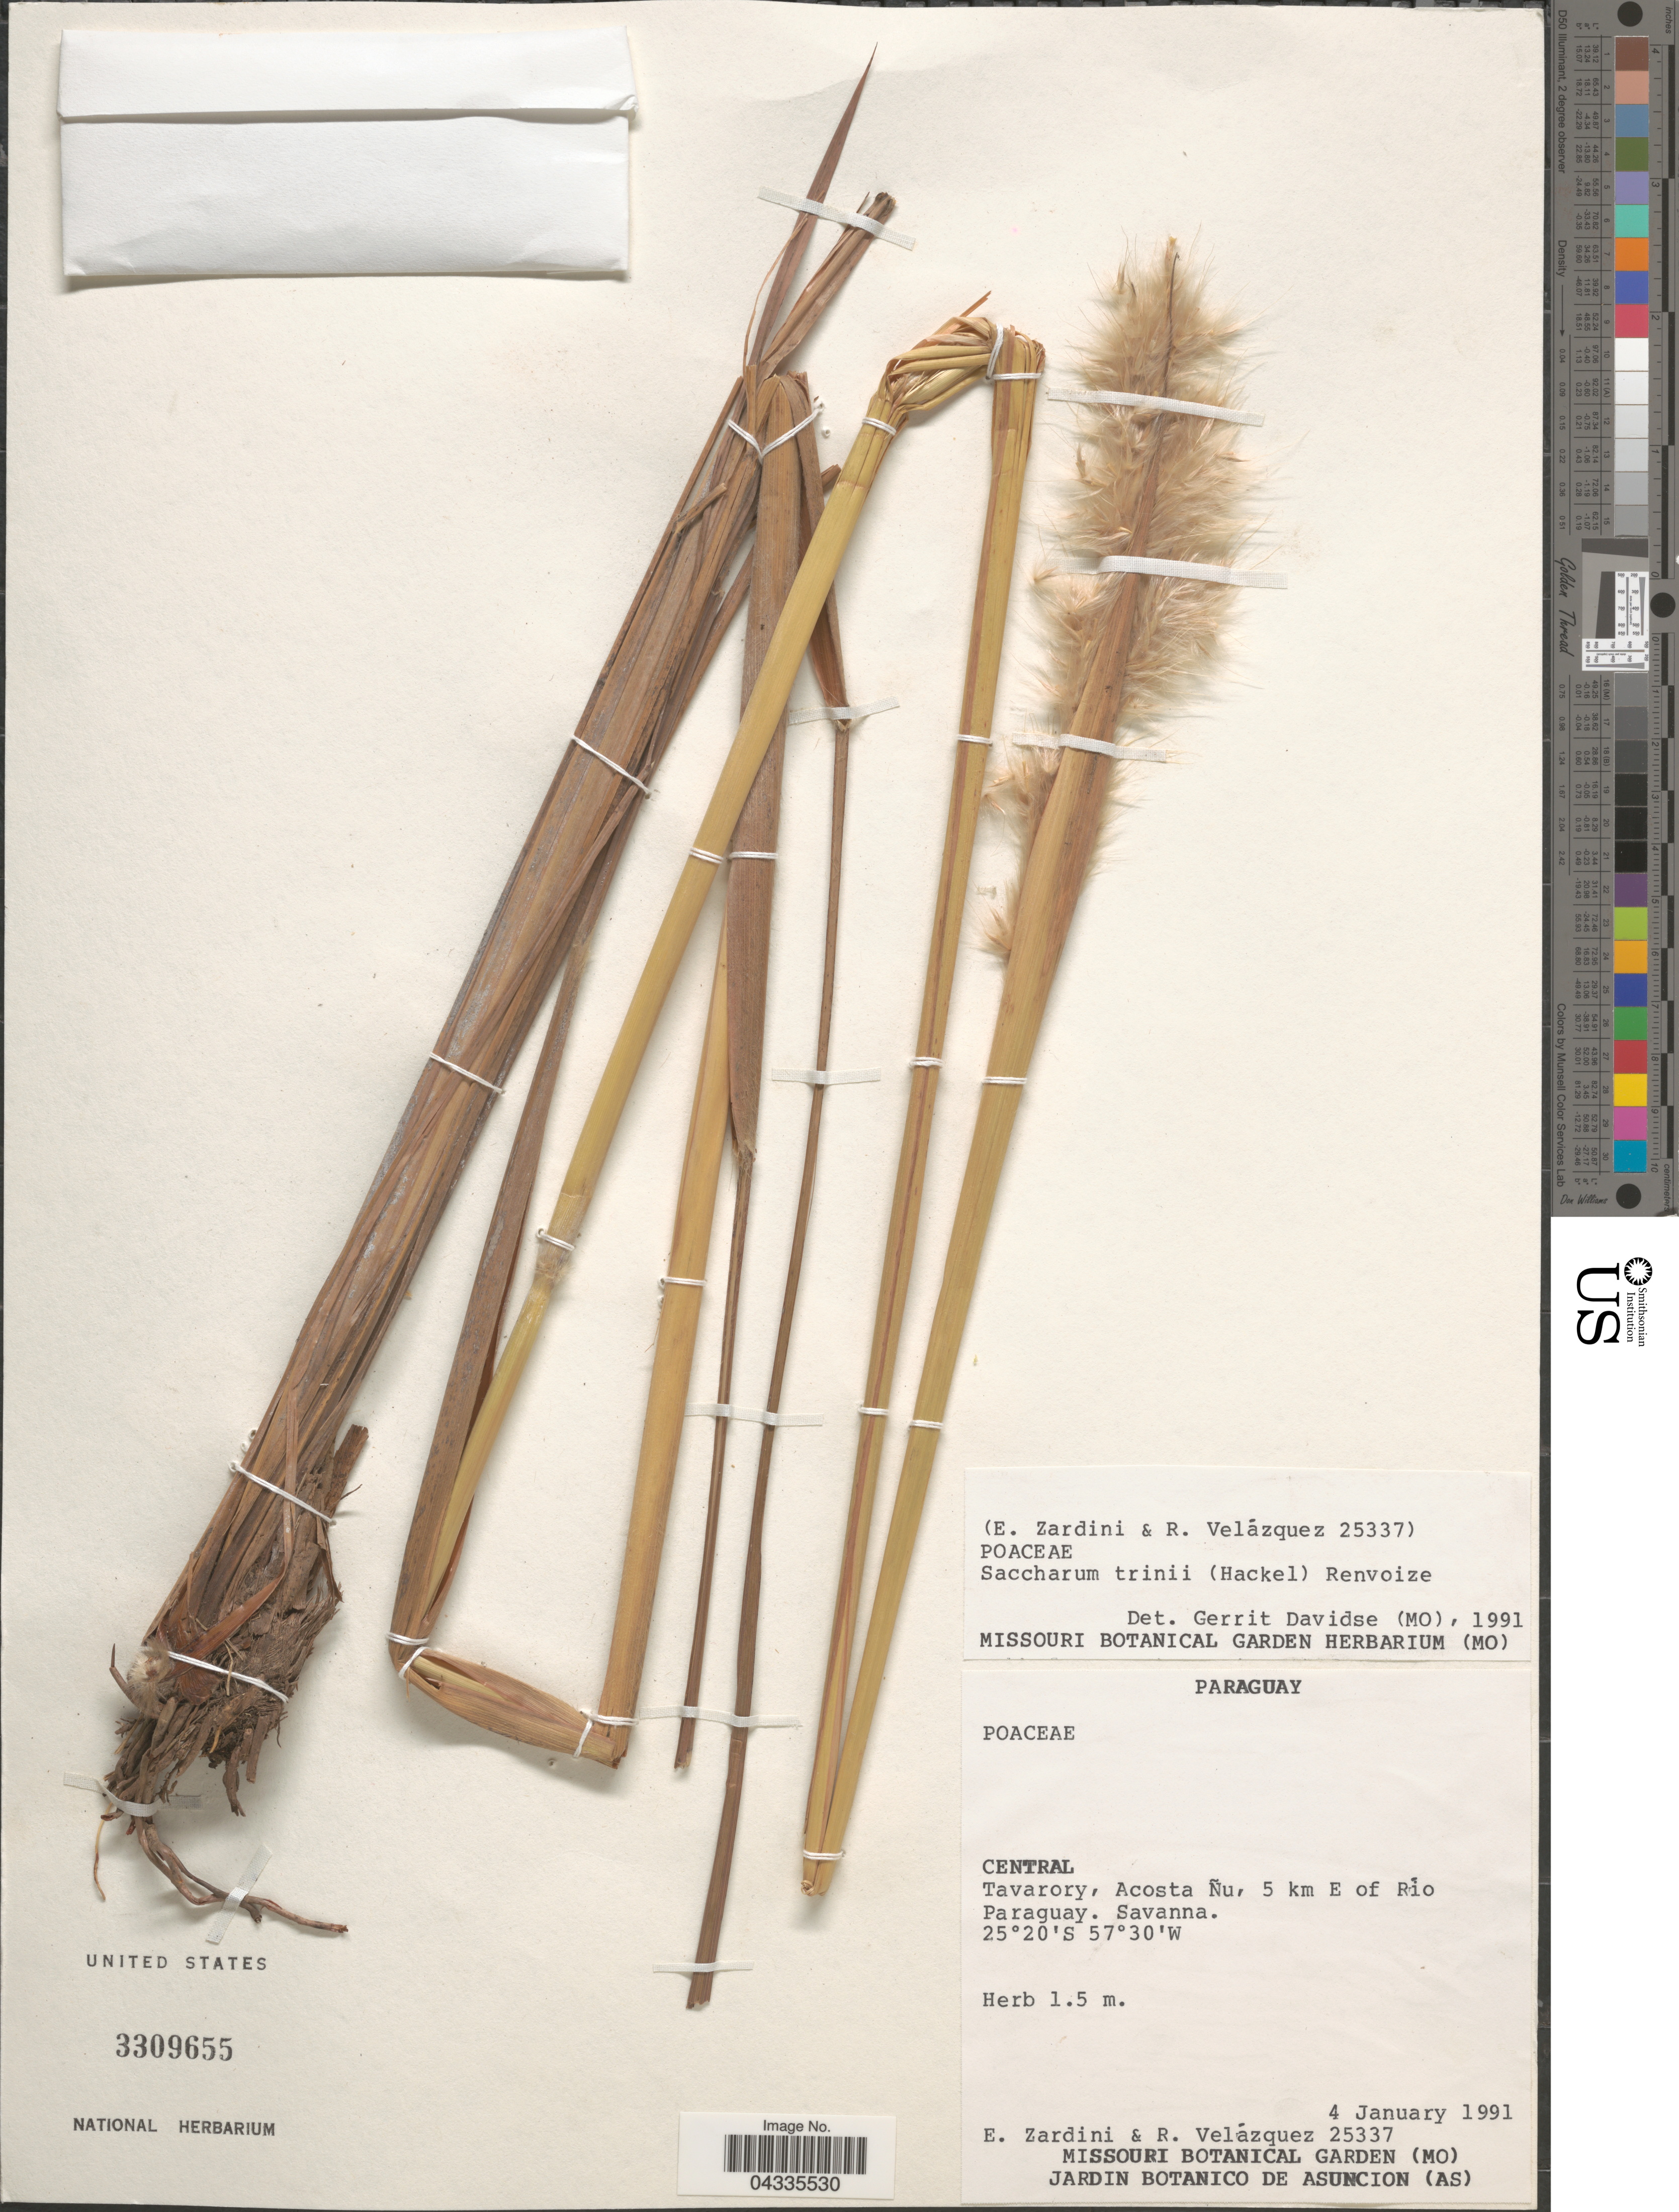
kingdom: Plantae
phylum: Tracheophyta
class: Liliopsida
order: Poales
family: Poaceae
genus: Erianthus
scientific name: Erianthus trinii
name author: Hack.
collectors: E. Zardini & R. Velázquez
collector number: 25337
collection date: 1991-01-04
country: Paraguay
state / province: Central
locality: Tavarory, Acosta Ñu, 5 km E of Río Paraguay. Savanna.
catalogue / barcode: US 3309655